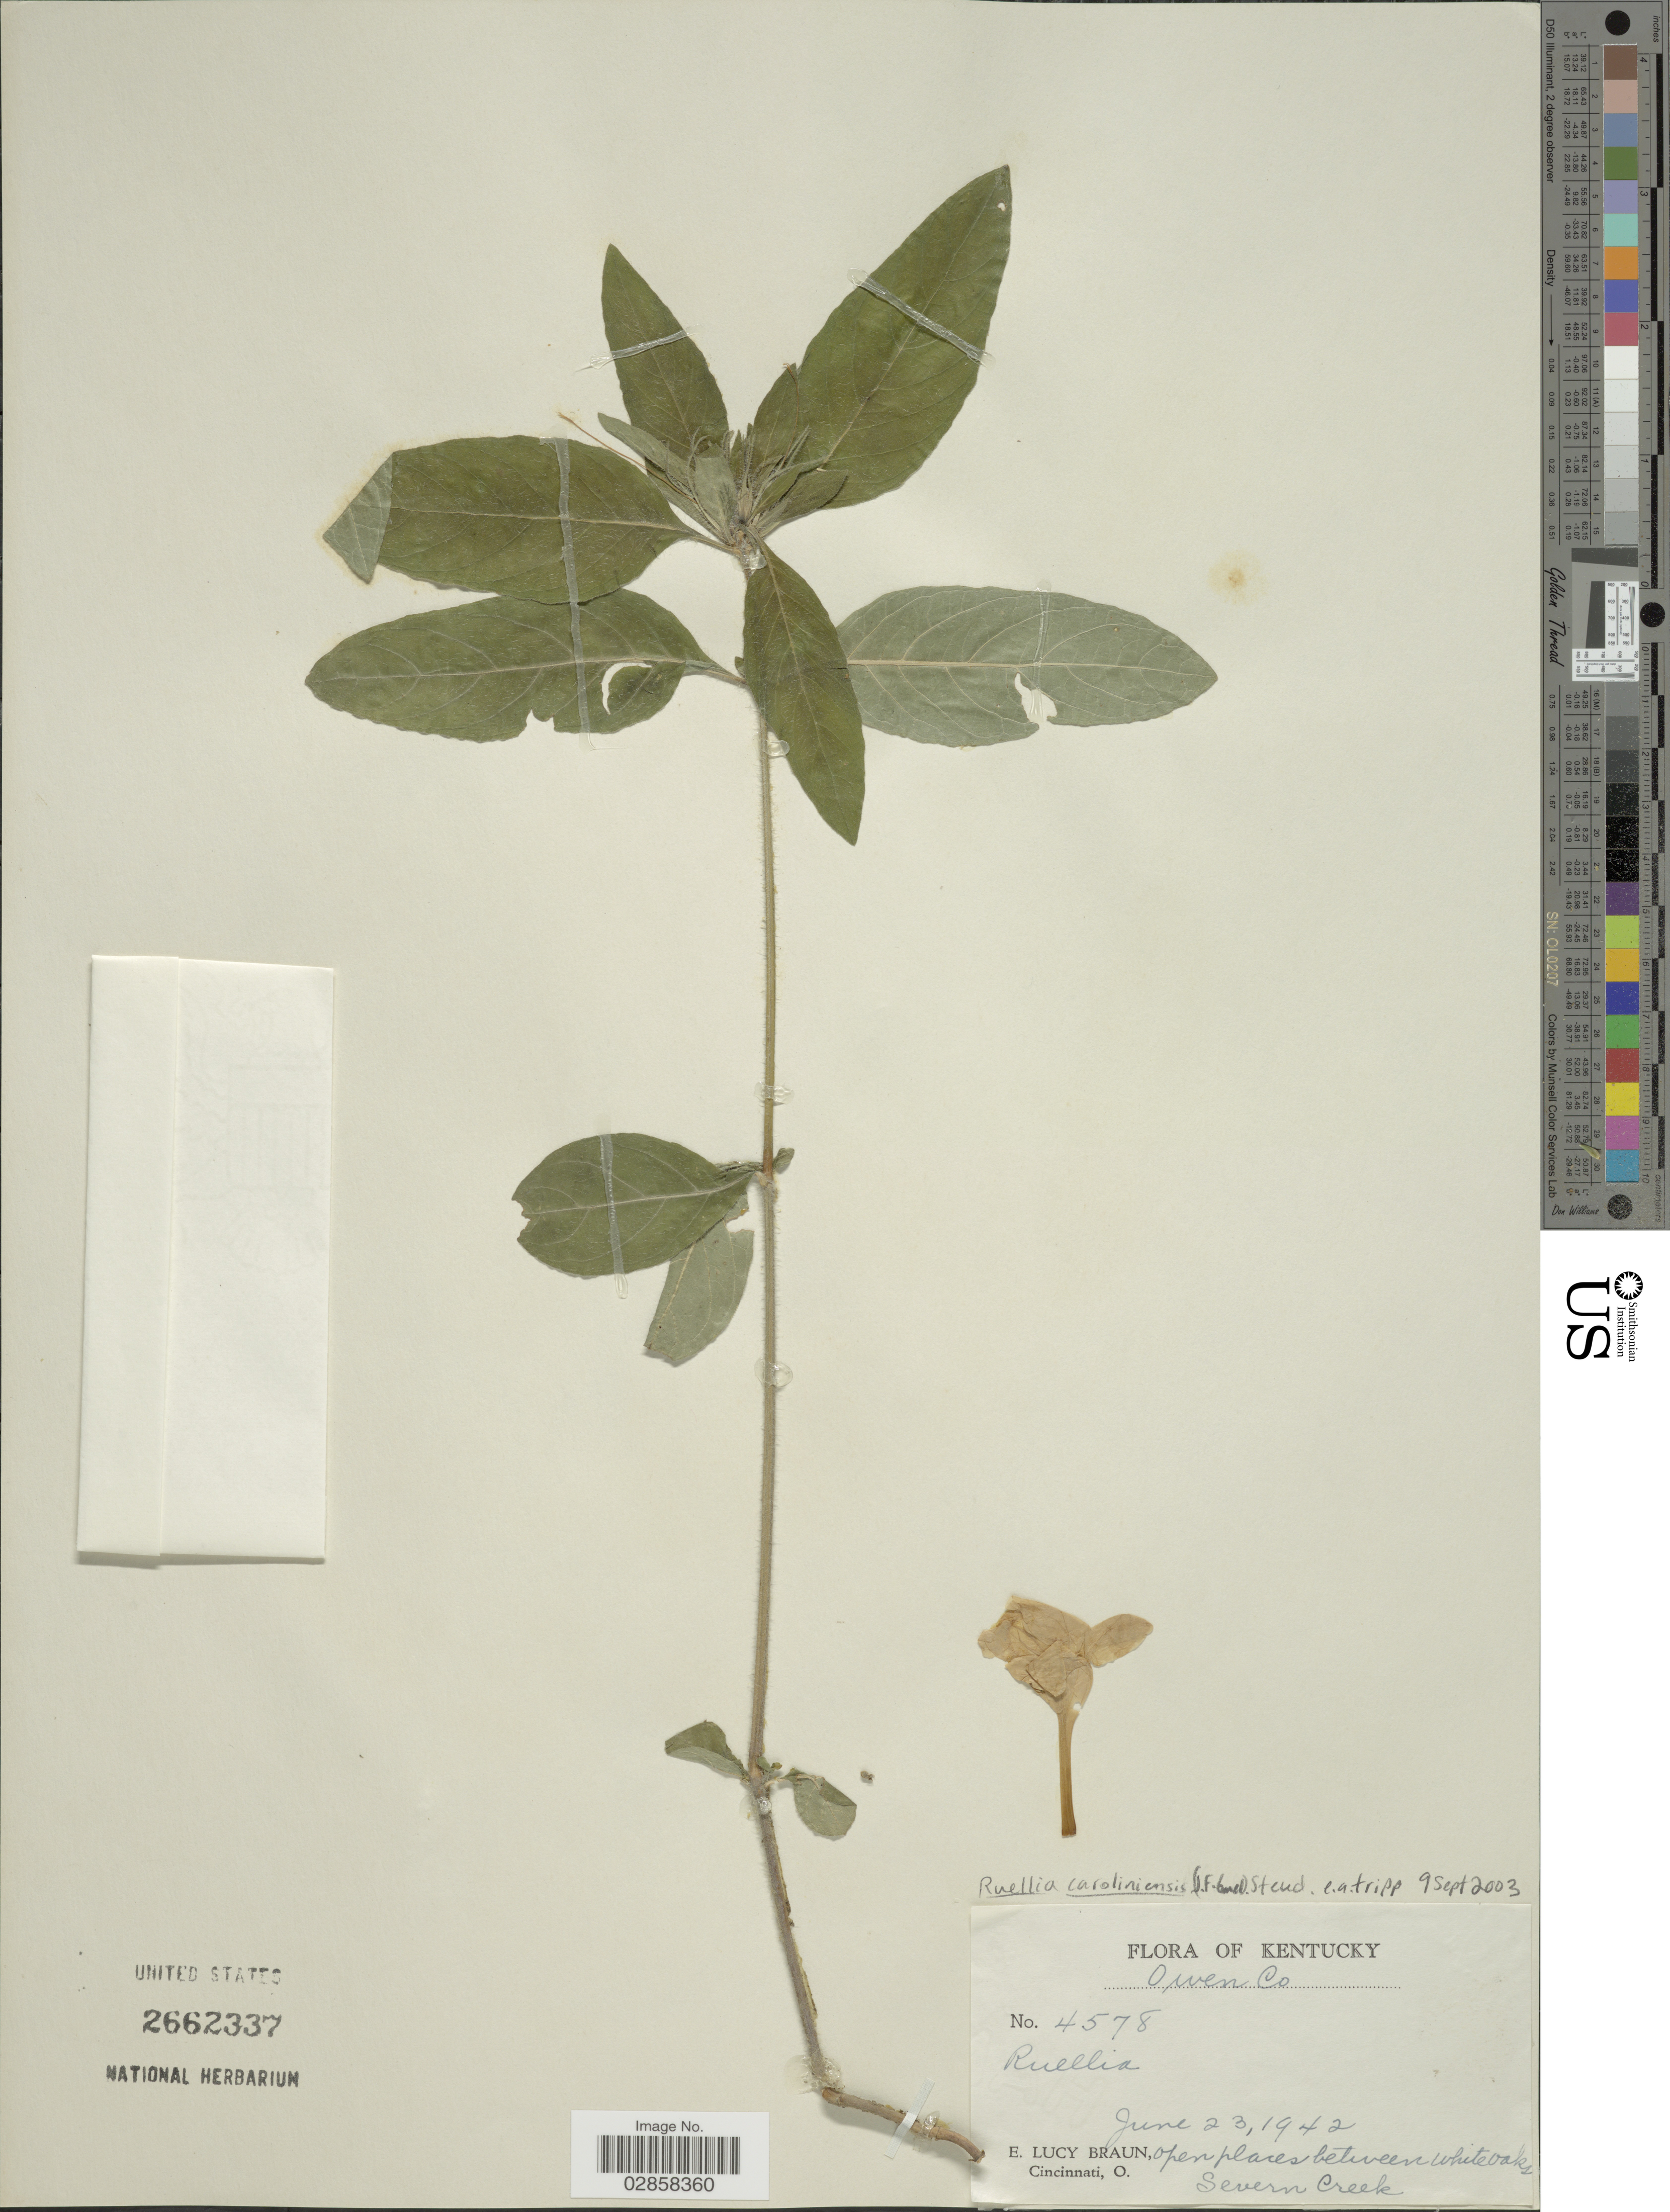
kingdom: Plantae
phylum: Tracheophyta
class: Magnoliopsida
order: Lamiales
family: Acanthaceae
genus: Ruellia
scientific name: Ruellia sp.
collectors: E. L. Braun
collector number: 4578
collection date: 1942-06-23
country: United States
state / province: Kentucky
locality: Owen Co. Open places between white oaks, Severn Creek.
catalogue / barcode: US 2662337